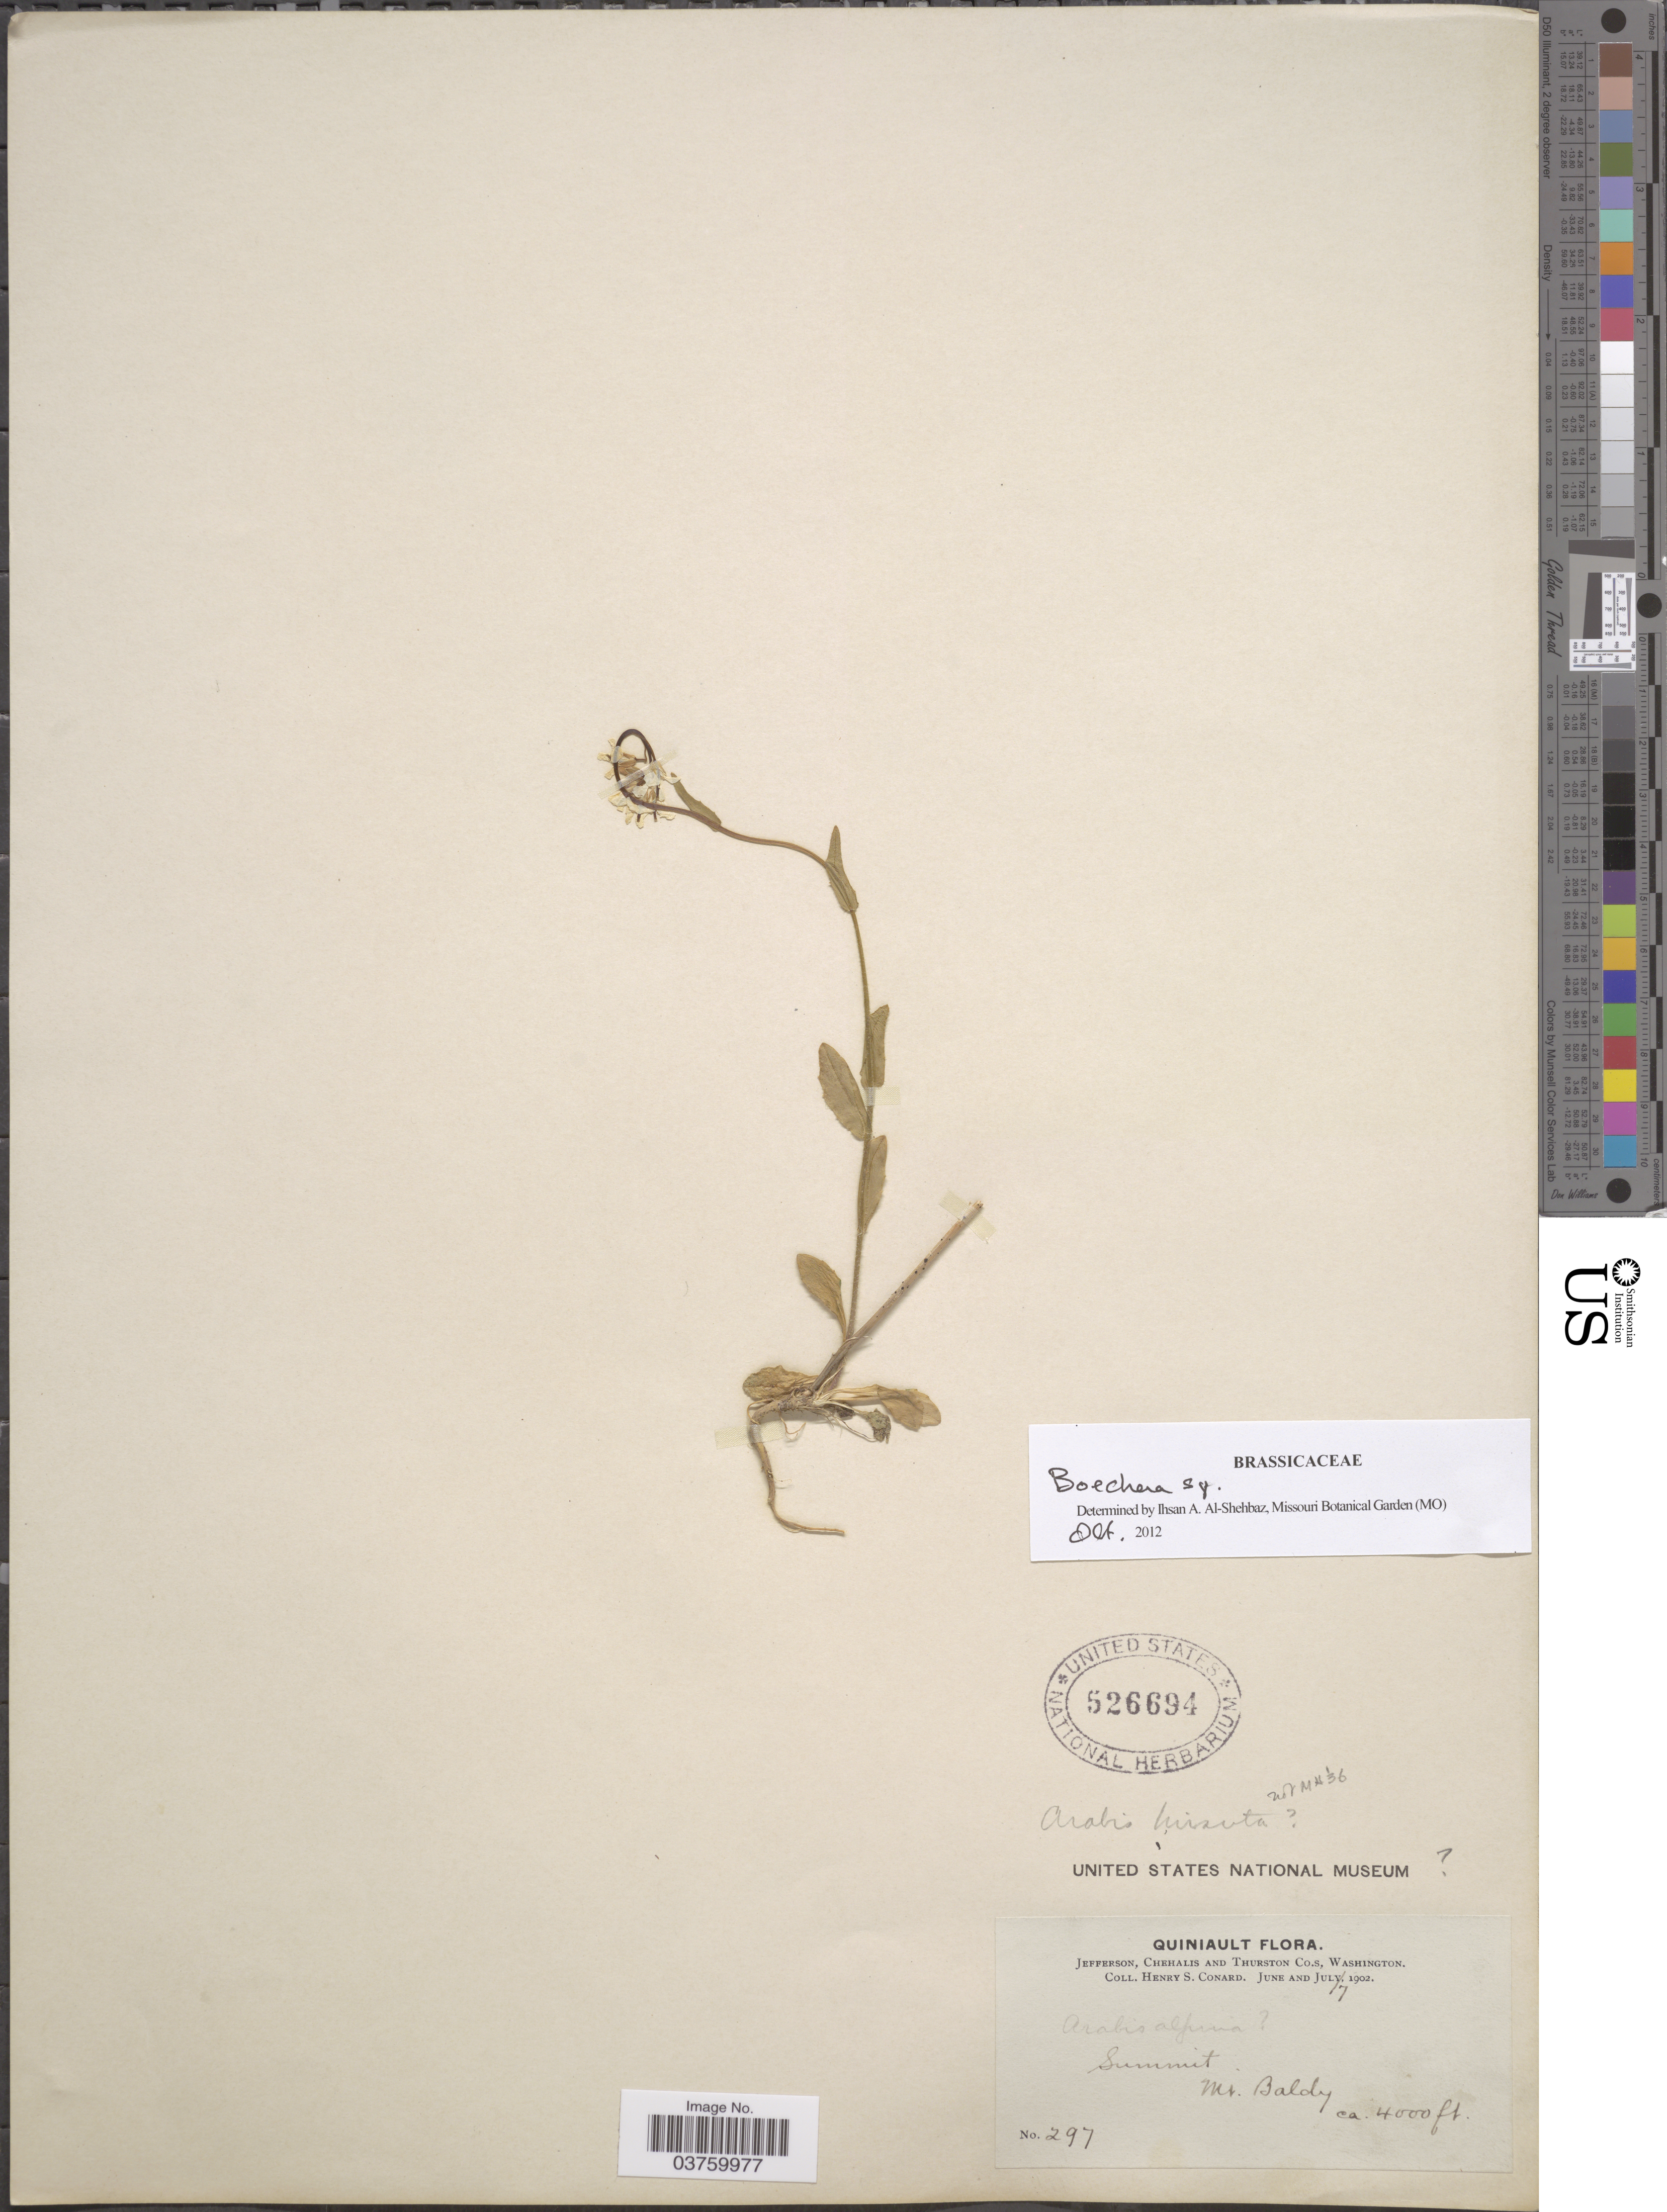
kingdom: Plantae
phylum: Tracheophyta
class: Magnoliopsida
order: Brassicales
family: Brassicaceae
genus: Boechera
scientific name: Boechera sp.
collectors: H. S. Conard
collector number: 297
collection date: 1902-07-07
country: United States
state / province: Washington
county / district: Thurston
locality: Quiniault. Jefferson, Chehalis and Thurston Co.s. Summit. Mt. Baldy.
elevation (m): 1219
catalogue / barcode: US 526694